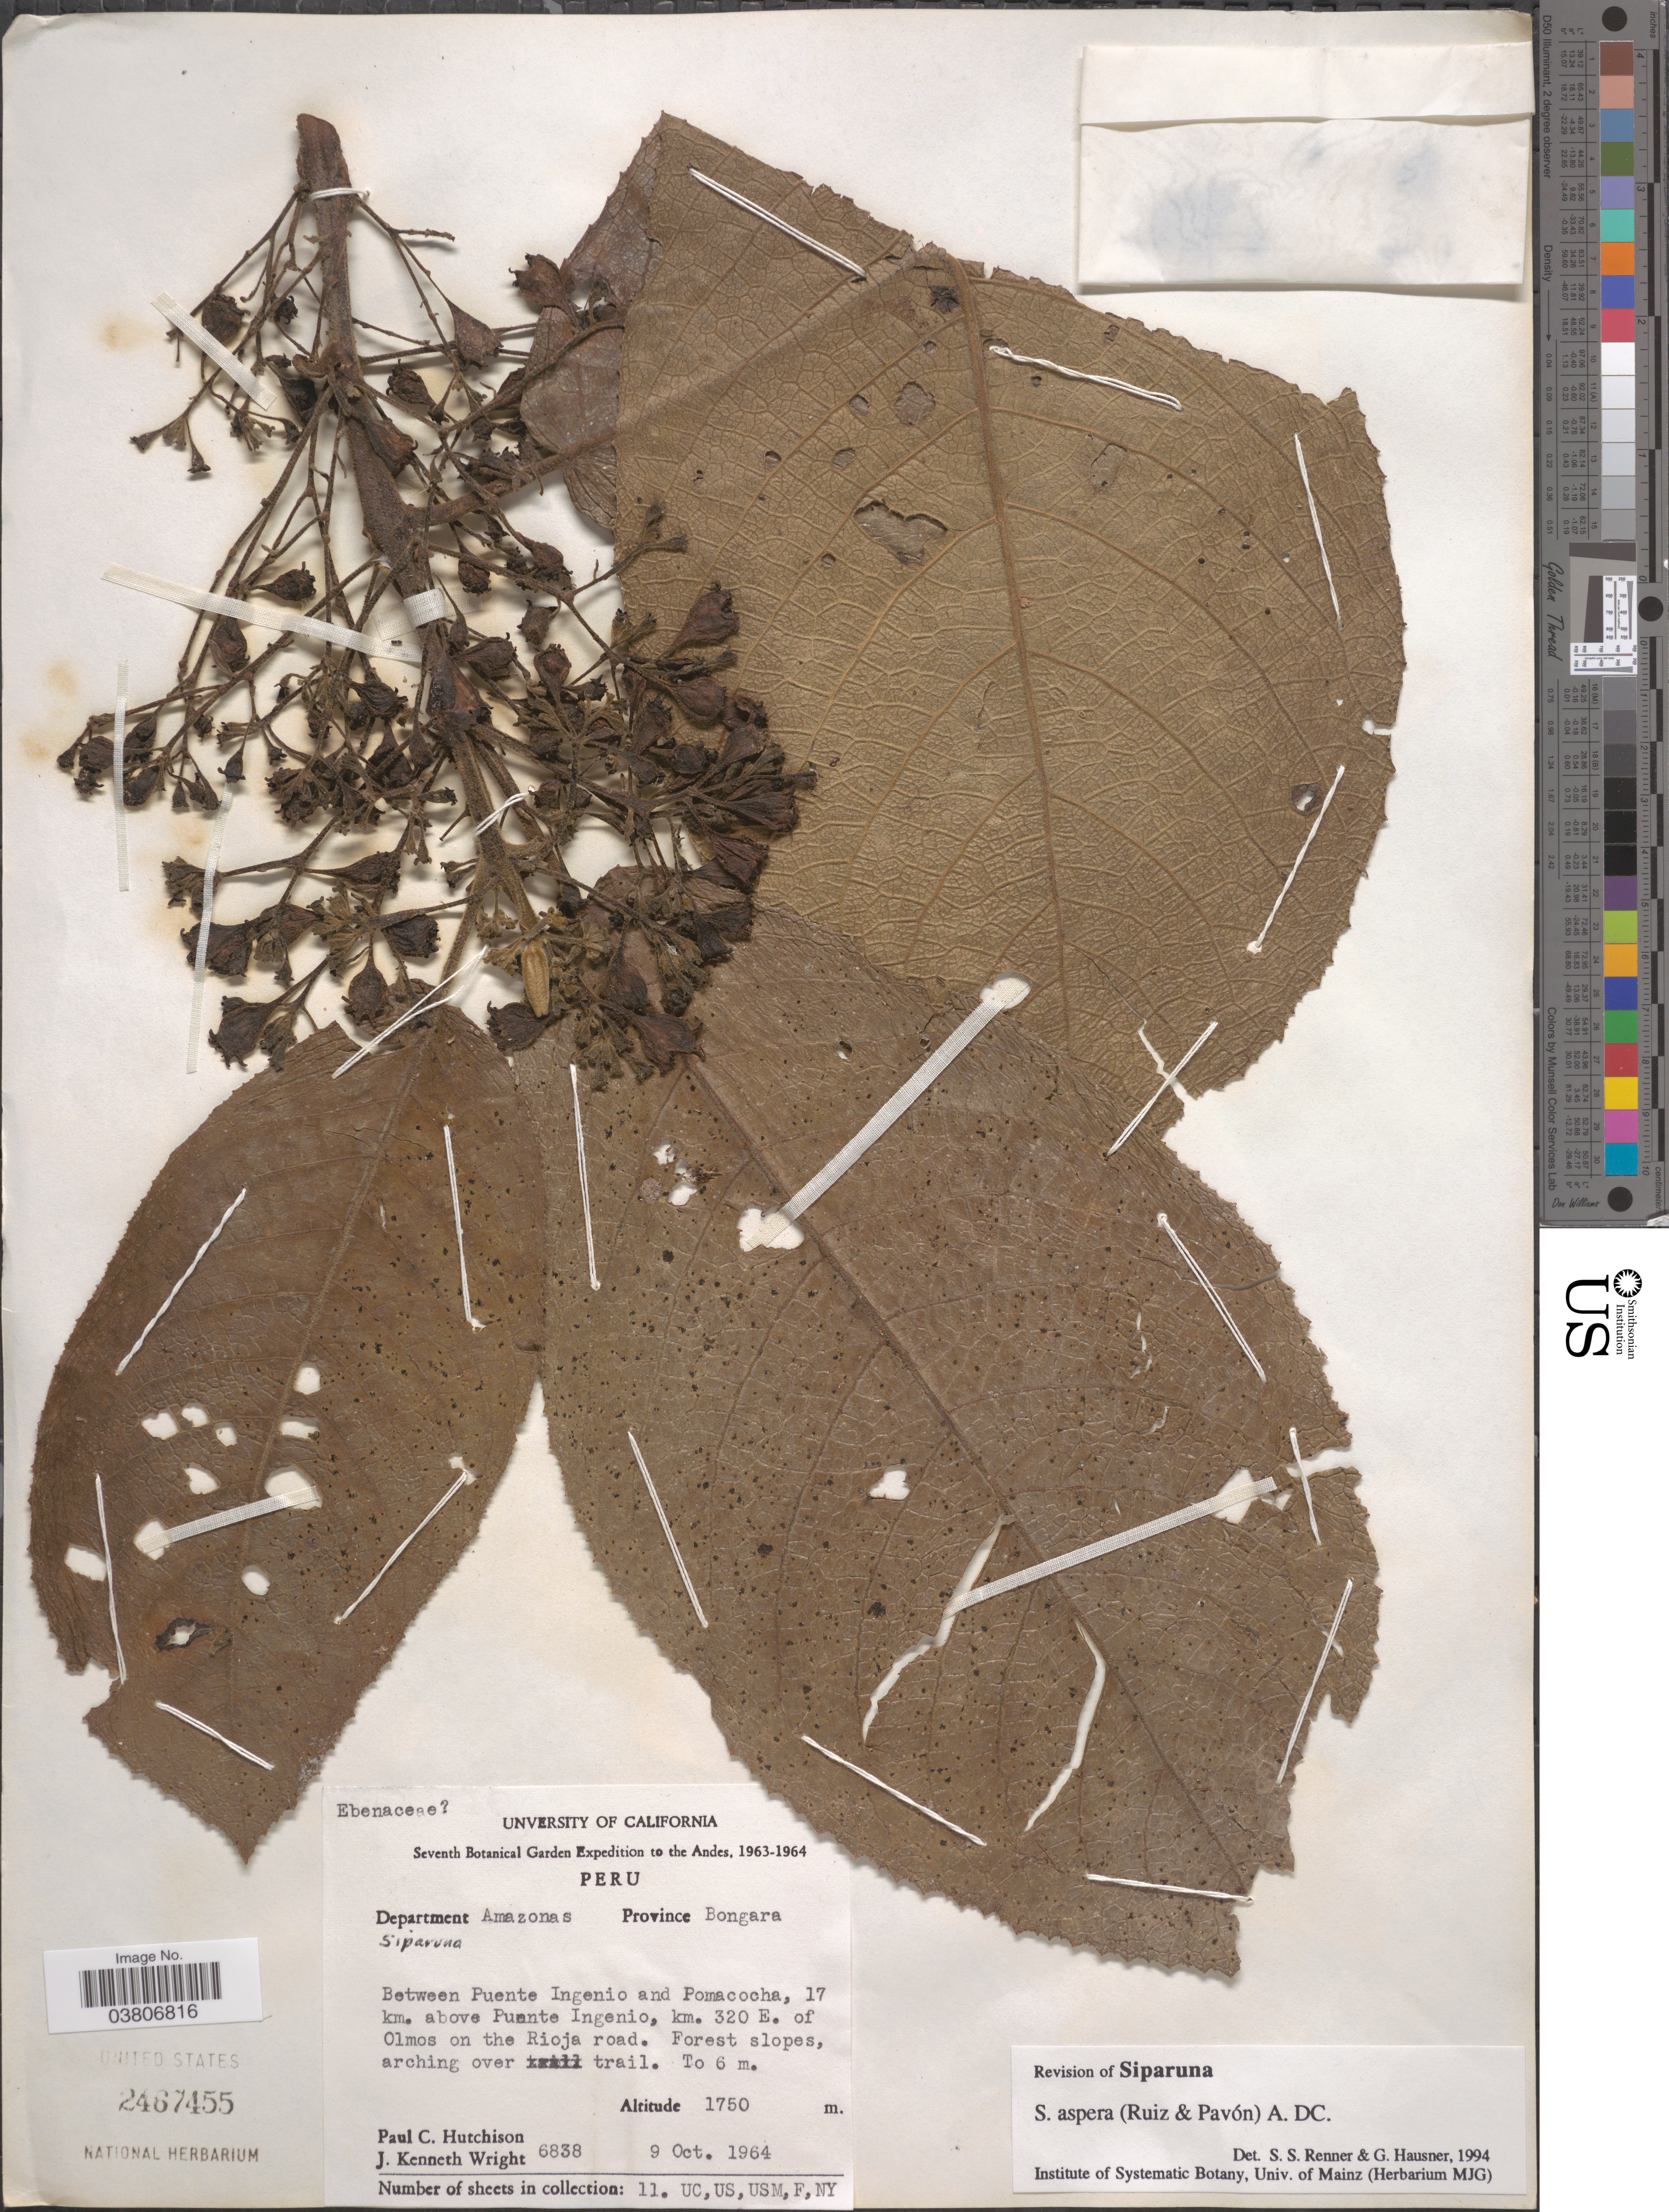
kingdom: Plantae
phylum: Tracheophyta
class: Magnoliopsida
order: Laurales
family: Siparunaceae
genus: Siparuna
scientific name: Siparuna aspera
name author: (Ruiz & Pav.) A. DC.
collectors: P. C. Hutchison & J. K. Wright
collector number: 6838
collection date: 1964-10-09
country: Peru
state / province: Amazonas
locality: The Andes. Department Amazonas, Province Bongara. Between Puente Ingenio and Pomacocha, 17 km. above Puente Ingenio, km. 320 E. of Olmos on the Rioja road.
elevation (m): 1750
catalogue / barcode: US 2467455